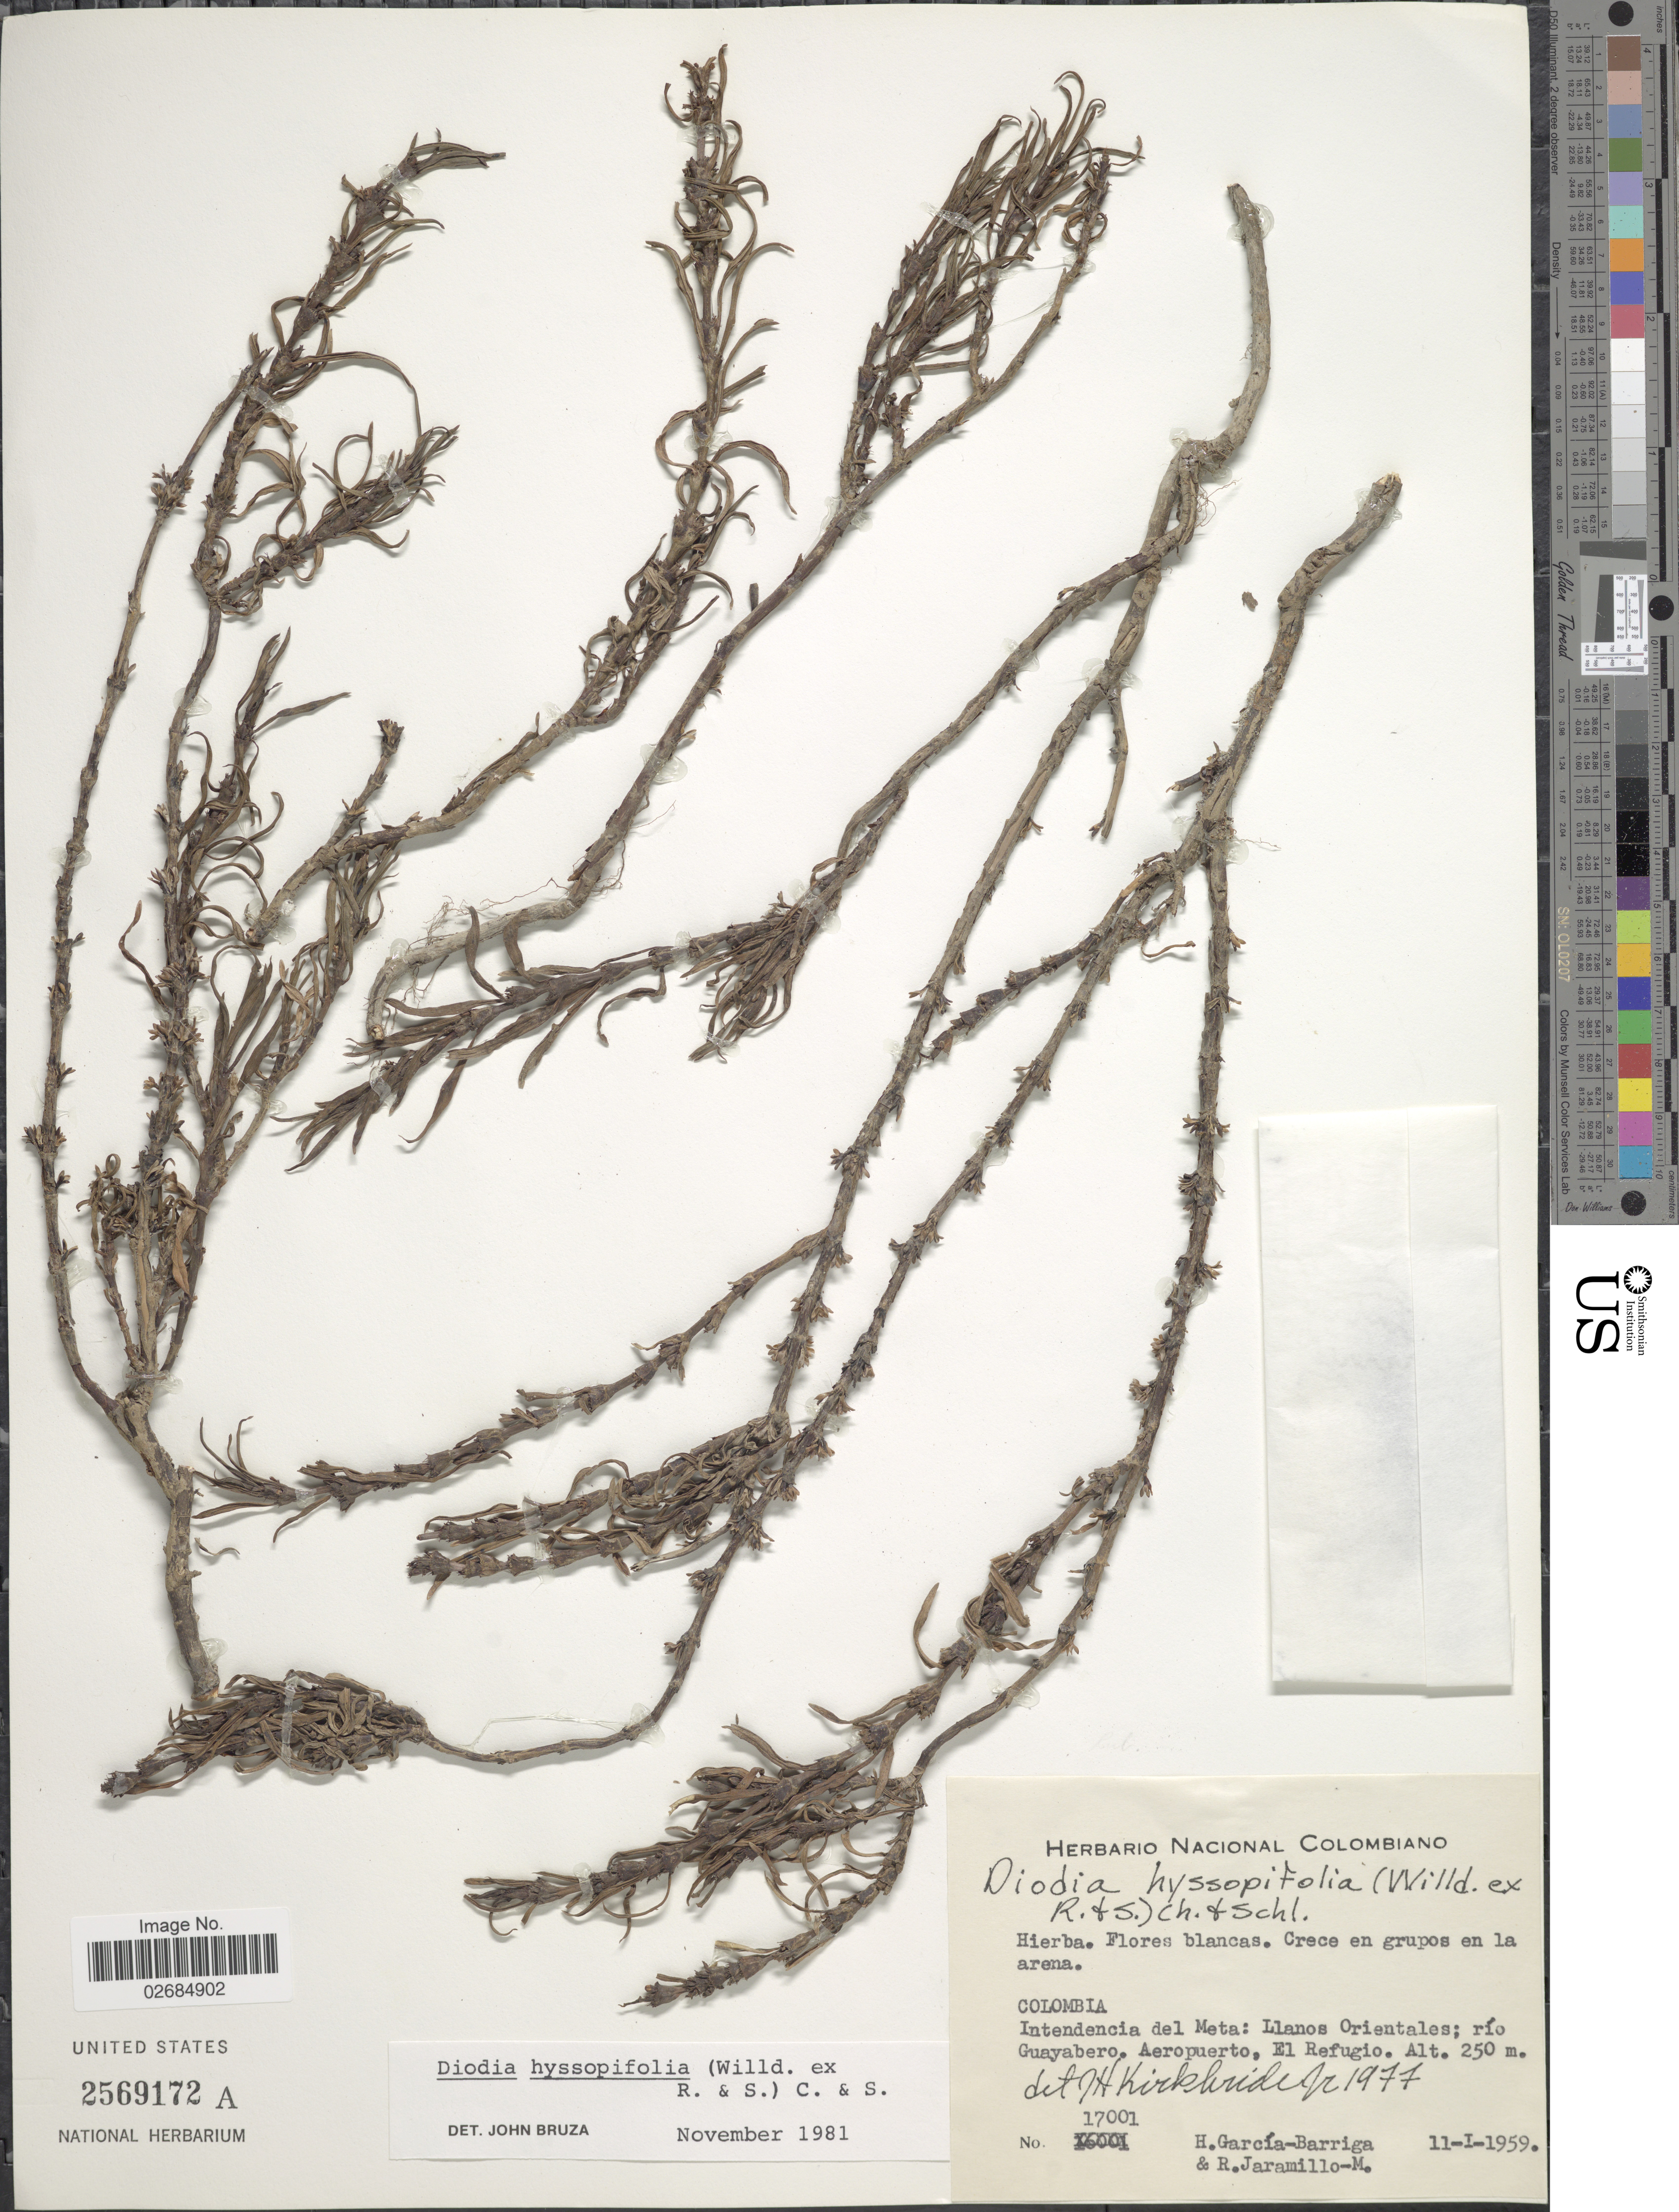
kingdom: Plantae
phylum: Tracheophyta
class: Magnoliopsida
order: Gentianales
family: Rubiaceae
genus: Diodia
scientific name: Diodia hyssopifolia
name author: (Willd. ex Roem. & Schult.) Cham. & Schltdl.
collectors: H. García Barriga & R. Jaramillo M.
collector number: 17001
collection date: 1959-01-11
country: Colombia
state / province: Meta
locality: Llanos Orientales; río Guayabero. Aeropuerto, El Refugio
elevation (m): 250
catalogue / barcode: US 2569172A